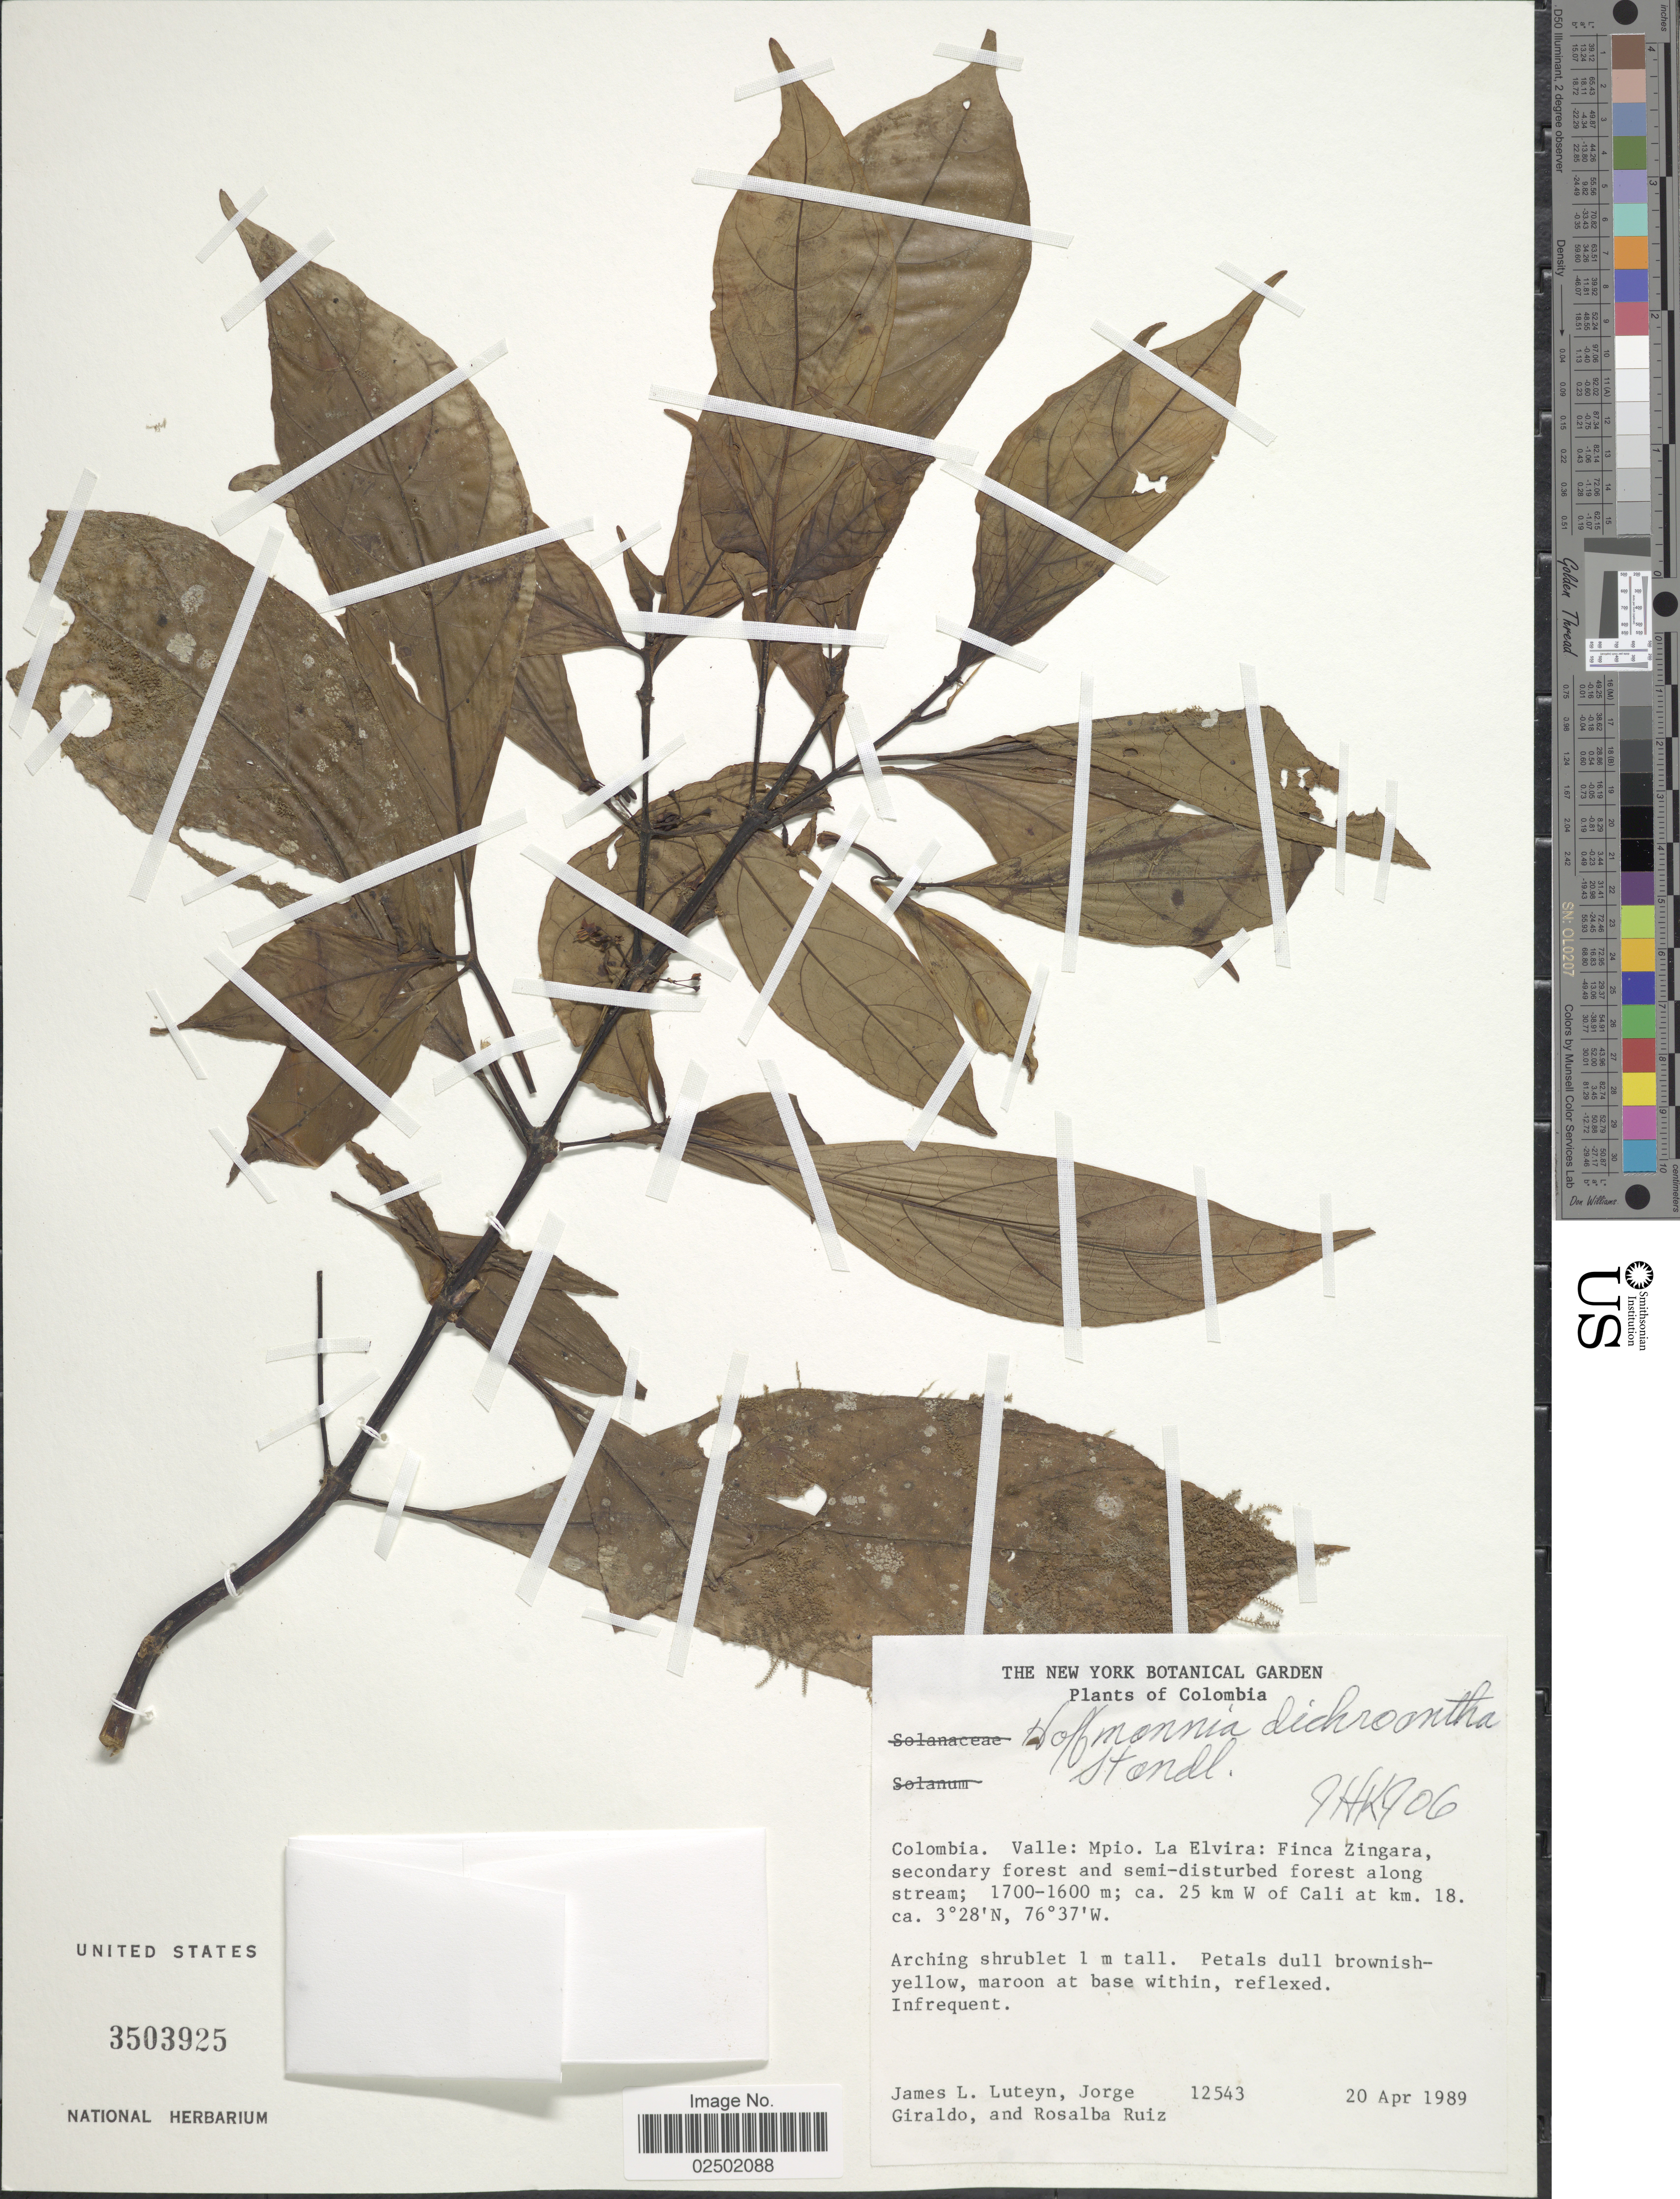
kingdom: Plantae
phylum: Tracheophyta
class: Magnoliopsida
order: Gentianales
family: Rubiaceae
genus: Hoffmannia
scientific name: Hoffmannia dichroantha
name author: Standl.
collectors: J. L. Luteyn, J. Giraldo & R. Ruiz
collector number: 12543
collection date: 1989-04-20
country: Colombia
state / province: Valle del Cauca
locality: Colombia. Valle: Mpio. La Elvira: Finca Zingara, secondary forest and semi disturbed forest along stream; ca. 25 km W of Cali at km. 18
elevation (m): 1600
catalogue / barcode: US 3503925